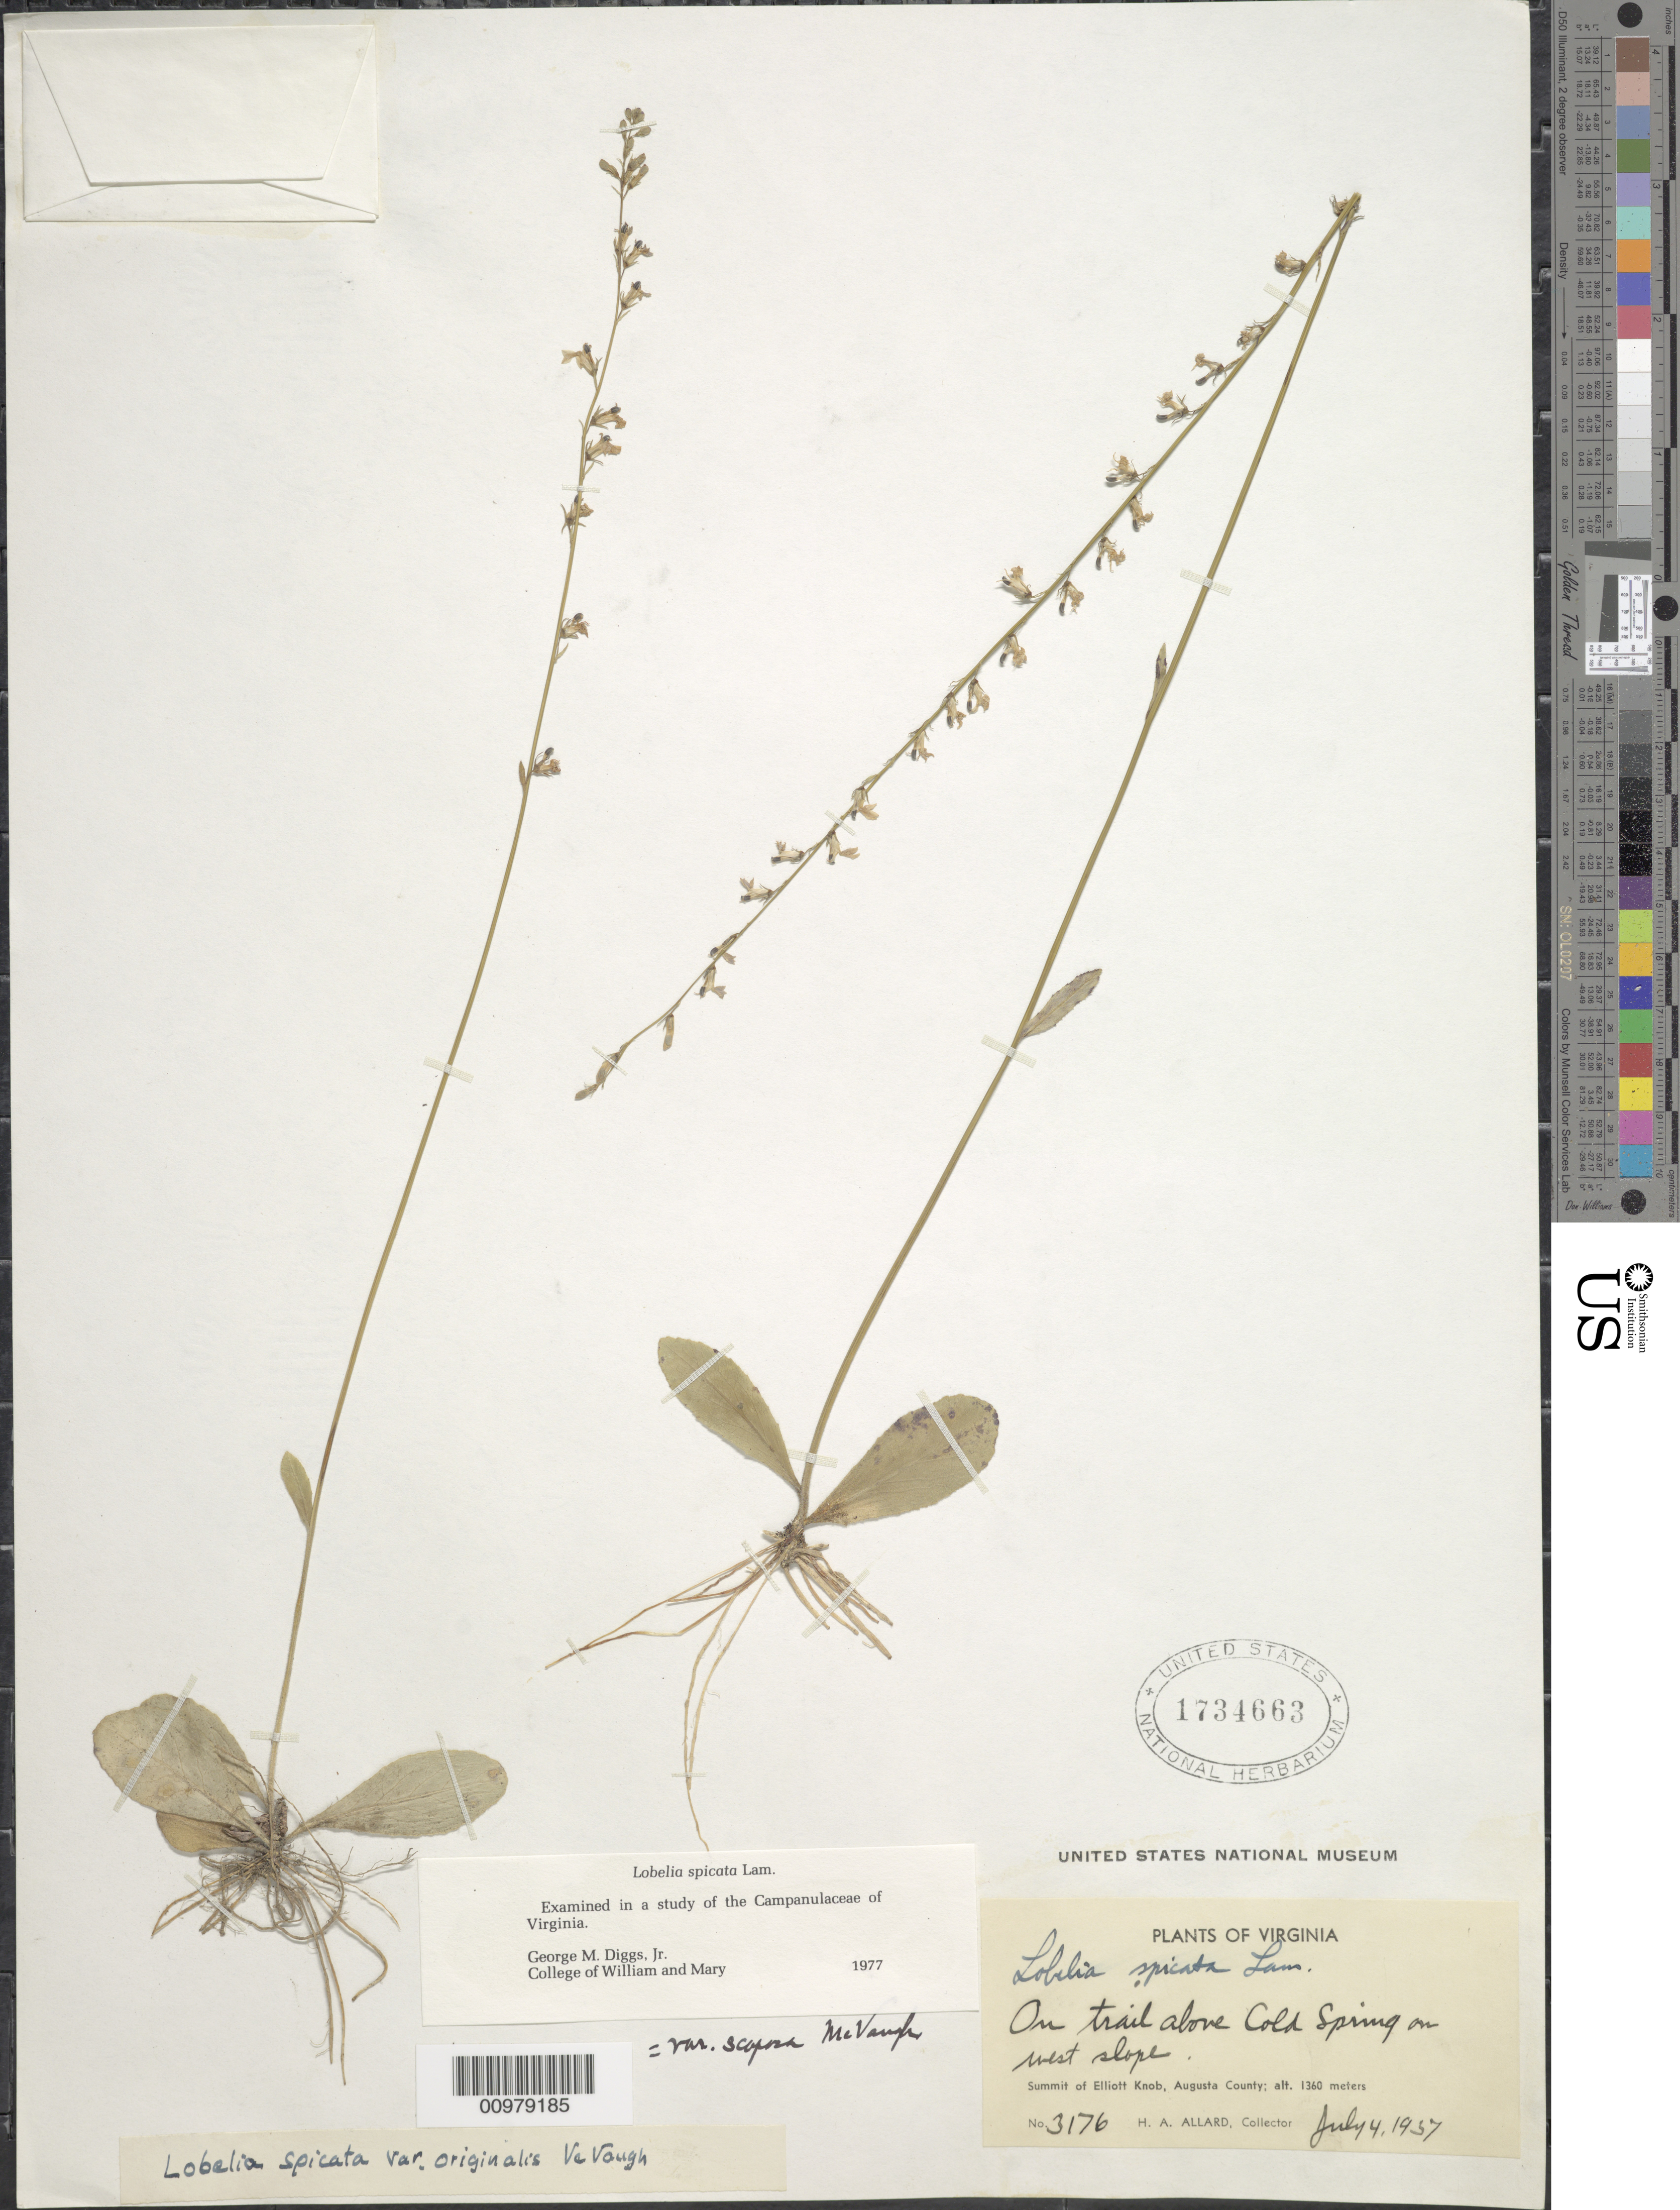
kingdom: Plantae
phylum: Tracheophyta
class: Magnoliopsida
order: Asterales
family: Campanulaceae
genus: Lobelia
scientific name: Lobelia spicata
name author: Lam.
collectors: H. A. Allard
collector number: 3176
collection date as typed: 4 Jul 1937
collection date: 1937-07-04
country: United States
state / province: Virginia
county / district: Augusta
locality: Cold Spring on west slope. Summit of Elliott Knob.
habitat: on trail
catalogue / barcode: US 1734663